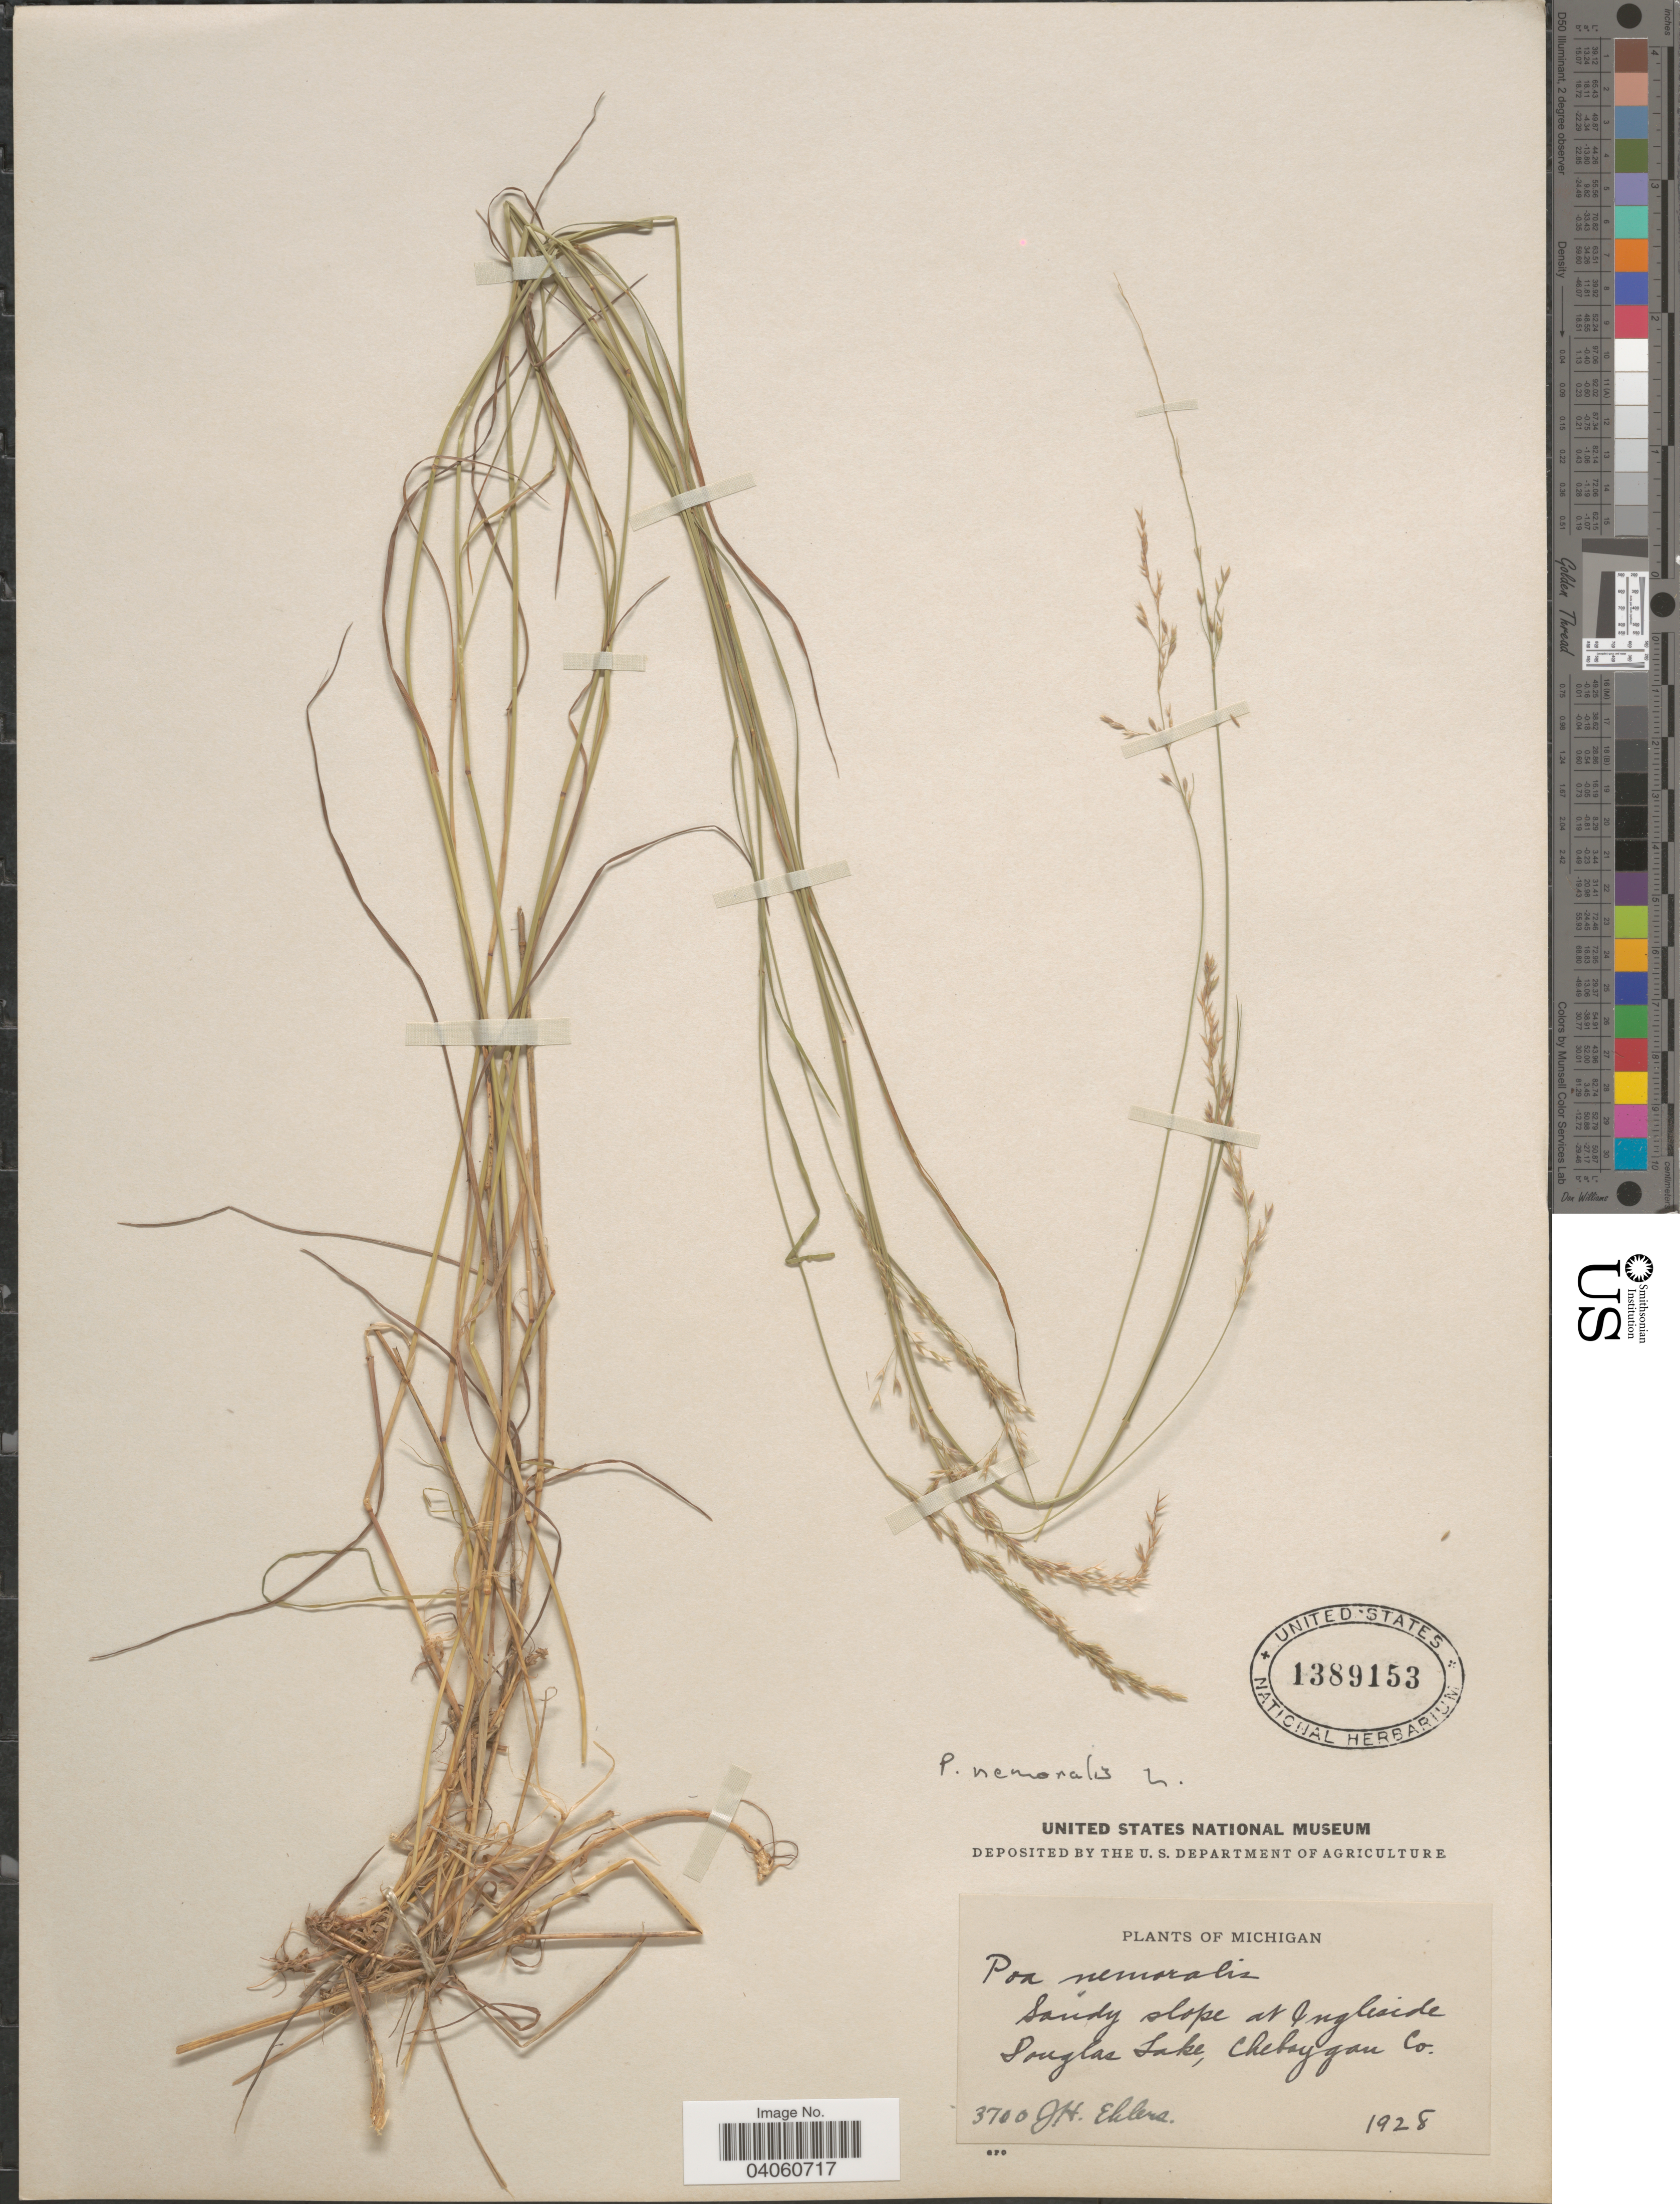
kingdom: Plantae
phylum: Tracheophyta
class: Liliopsida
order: Poales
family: Poaceae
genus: Poa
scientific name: Poa nemoralis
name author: L.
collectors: J. H. Ehlers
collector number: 3700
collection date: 1928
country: United States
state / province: Michigan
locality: Sandy slope at Ingleside. Douglas Lake, Cheboygan Co.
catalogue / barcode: US 1389153